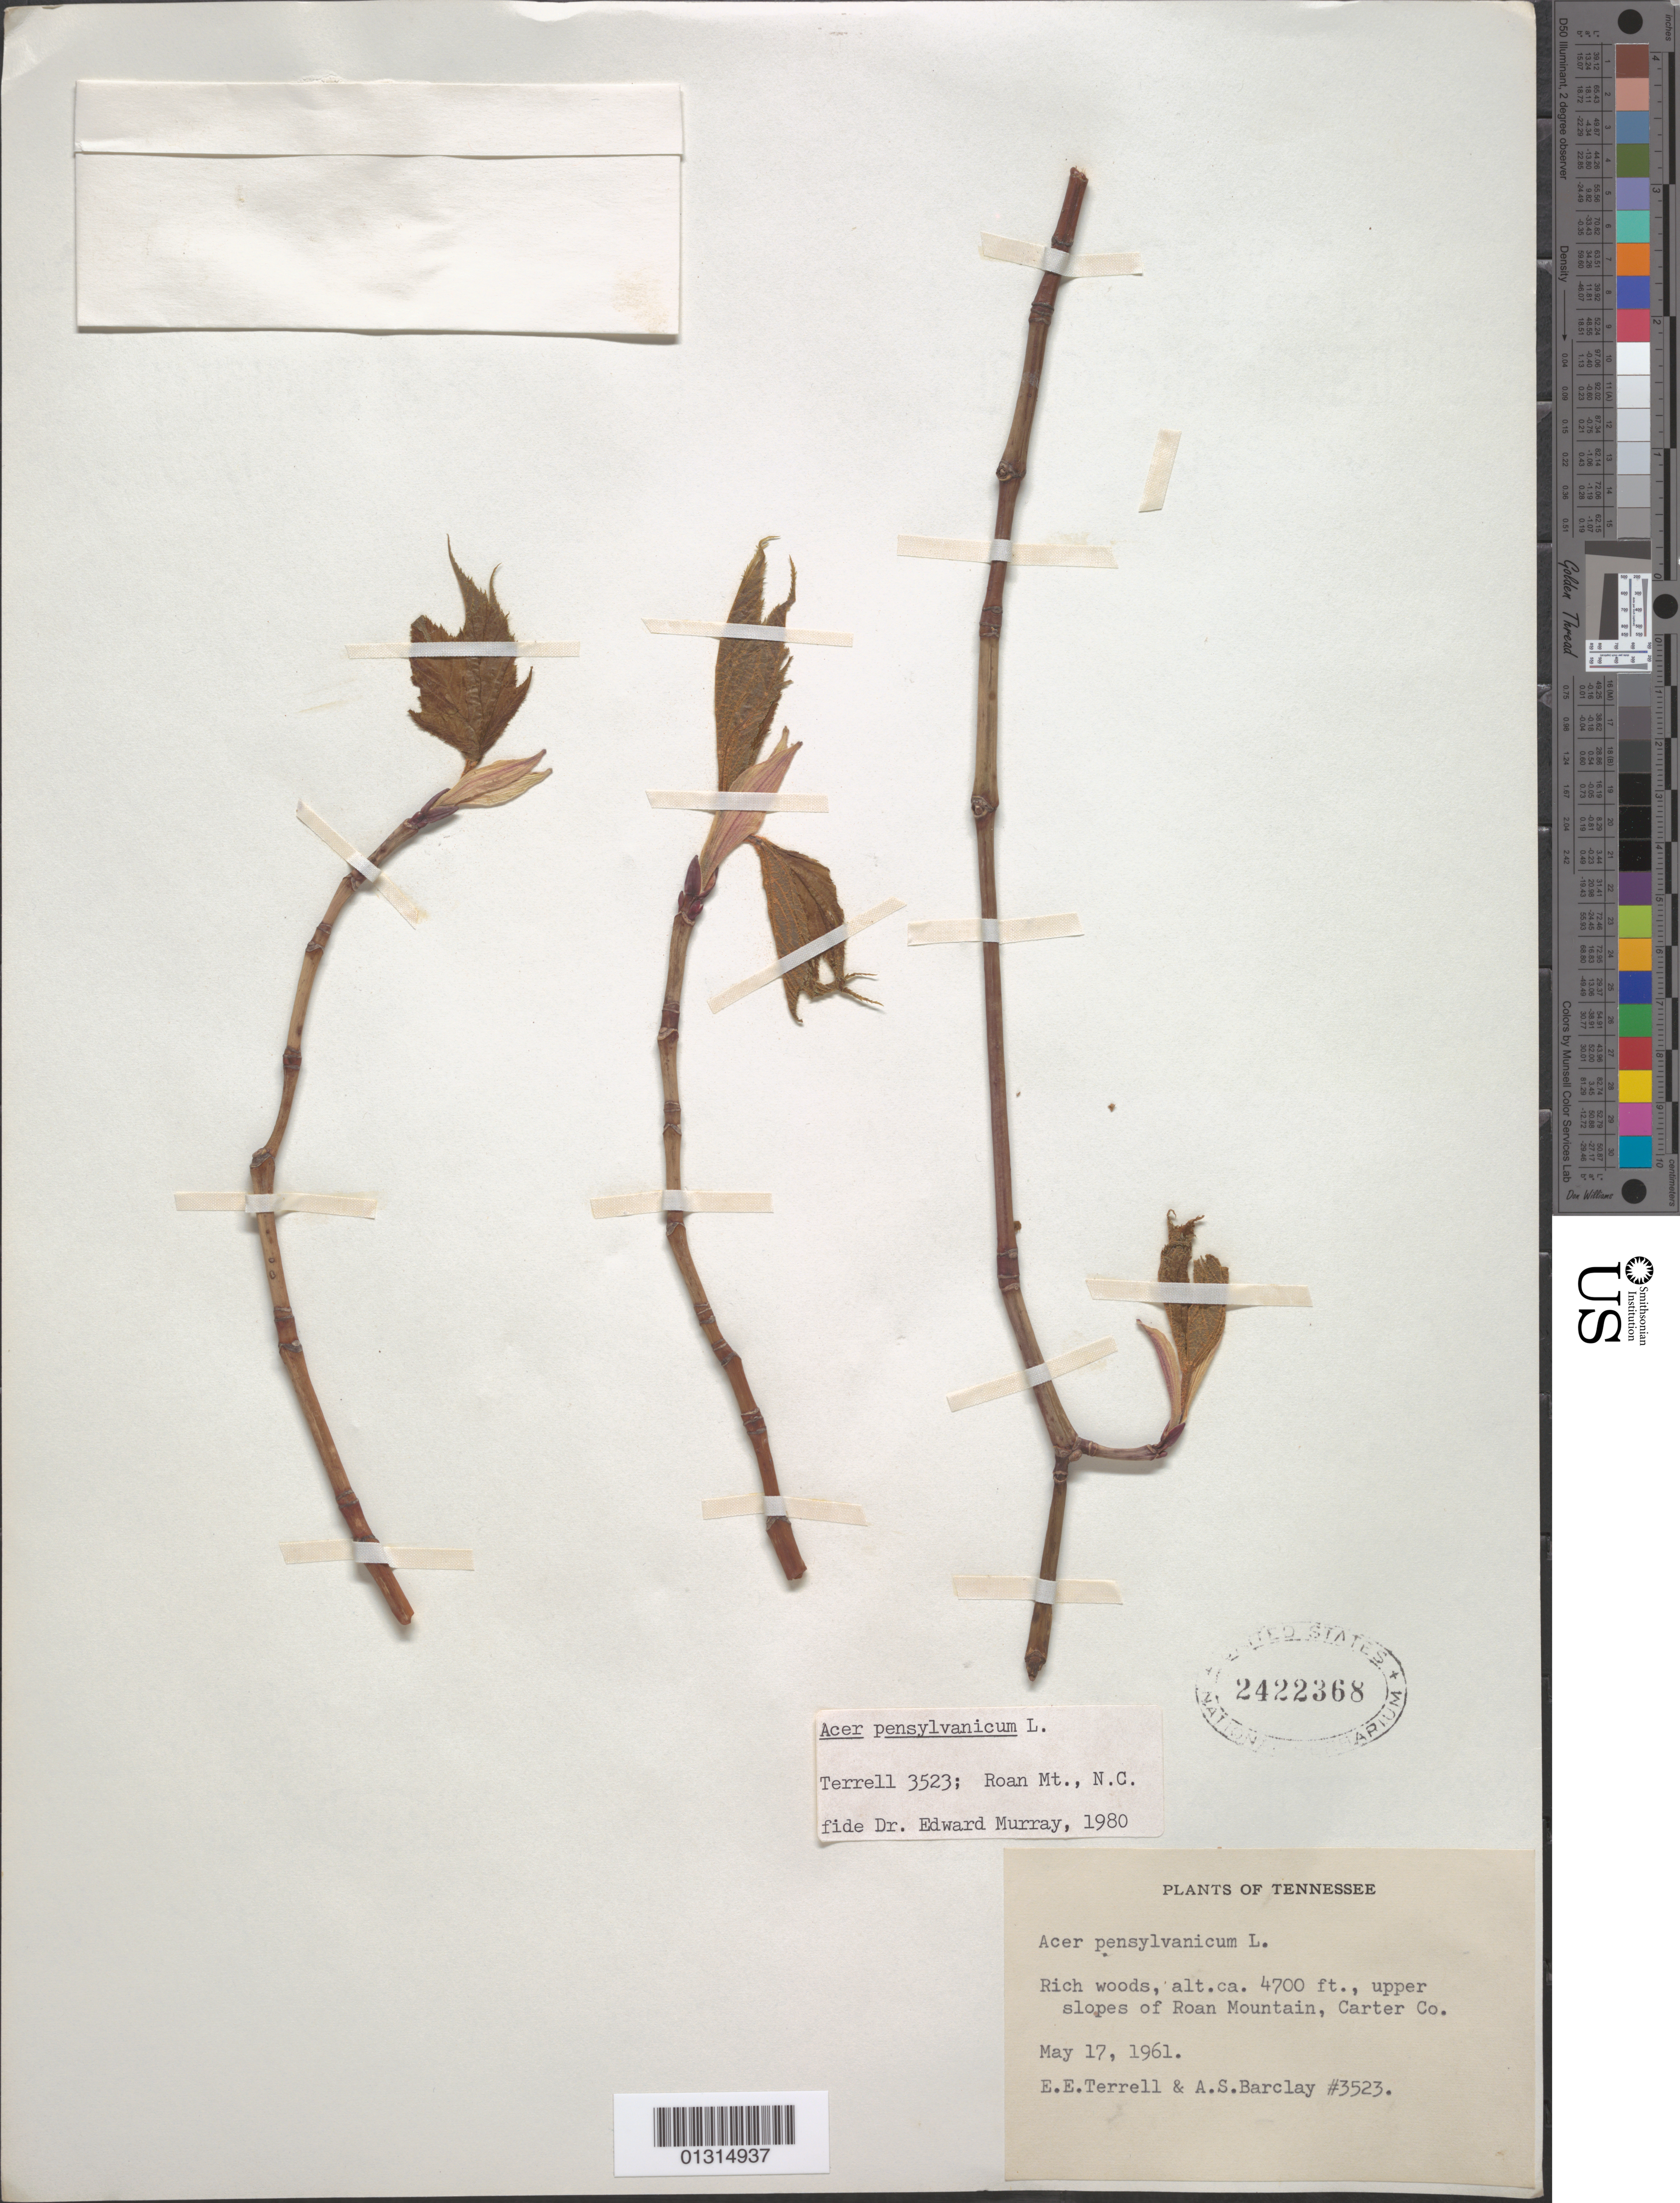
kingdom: Plantae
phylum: Tracheophyta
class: Magnoliopsida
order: Sapindales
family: Sapindaceae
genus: Acer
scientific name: Acer pensylvanicum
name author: L.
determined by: Murray, Edward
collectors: E. E. Terrell & A. S. Barclay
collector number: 3523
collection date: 1961-05-17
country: United States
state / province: Tennessee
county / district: Carter County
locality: Carter County, upper slopes of Roan Mountain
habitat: Rich woods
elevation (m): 1433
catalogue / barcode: US 2422368